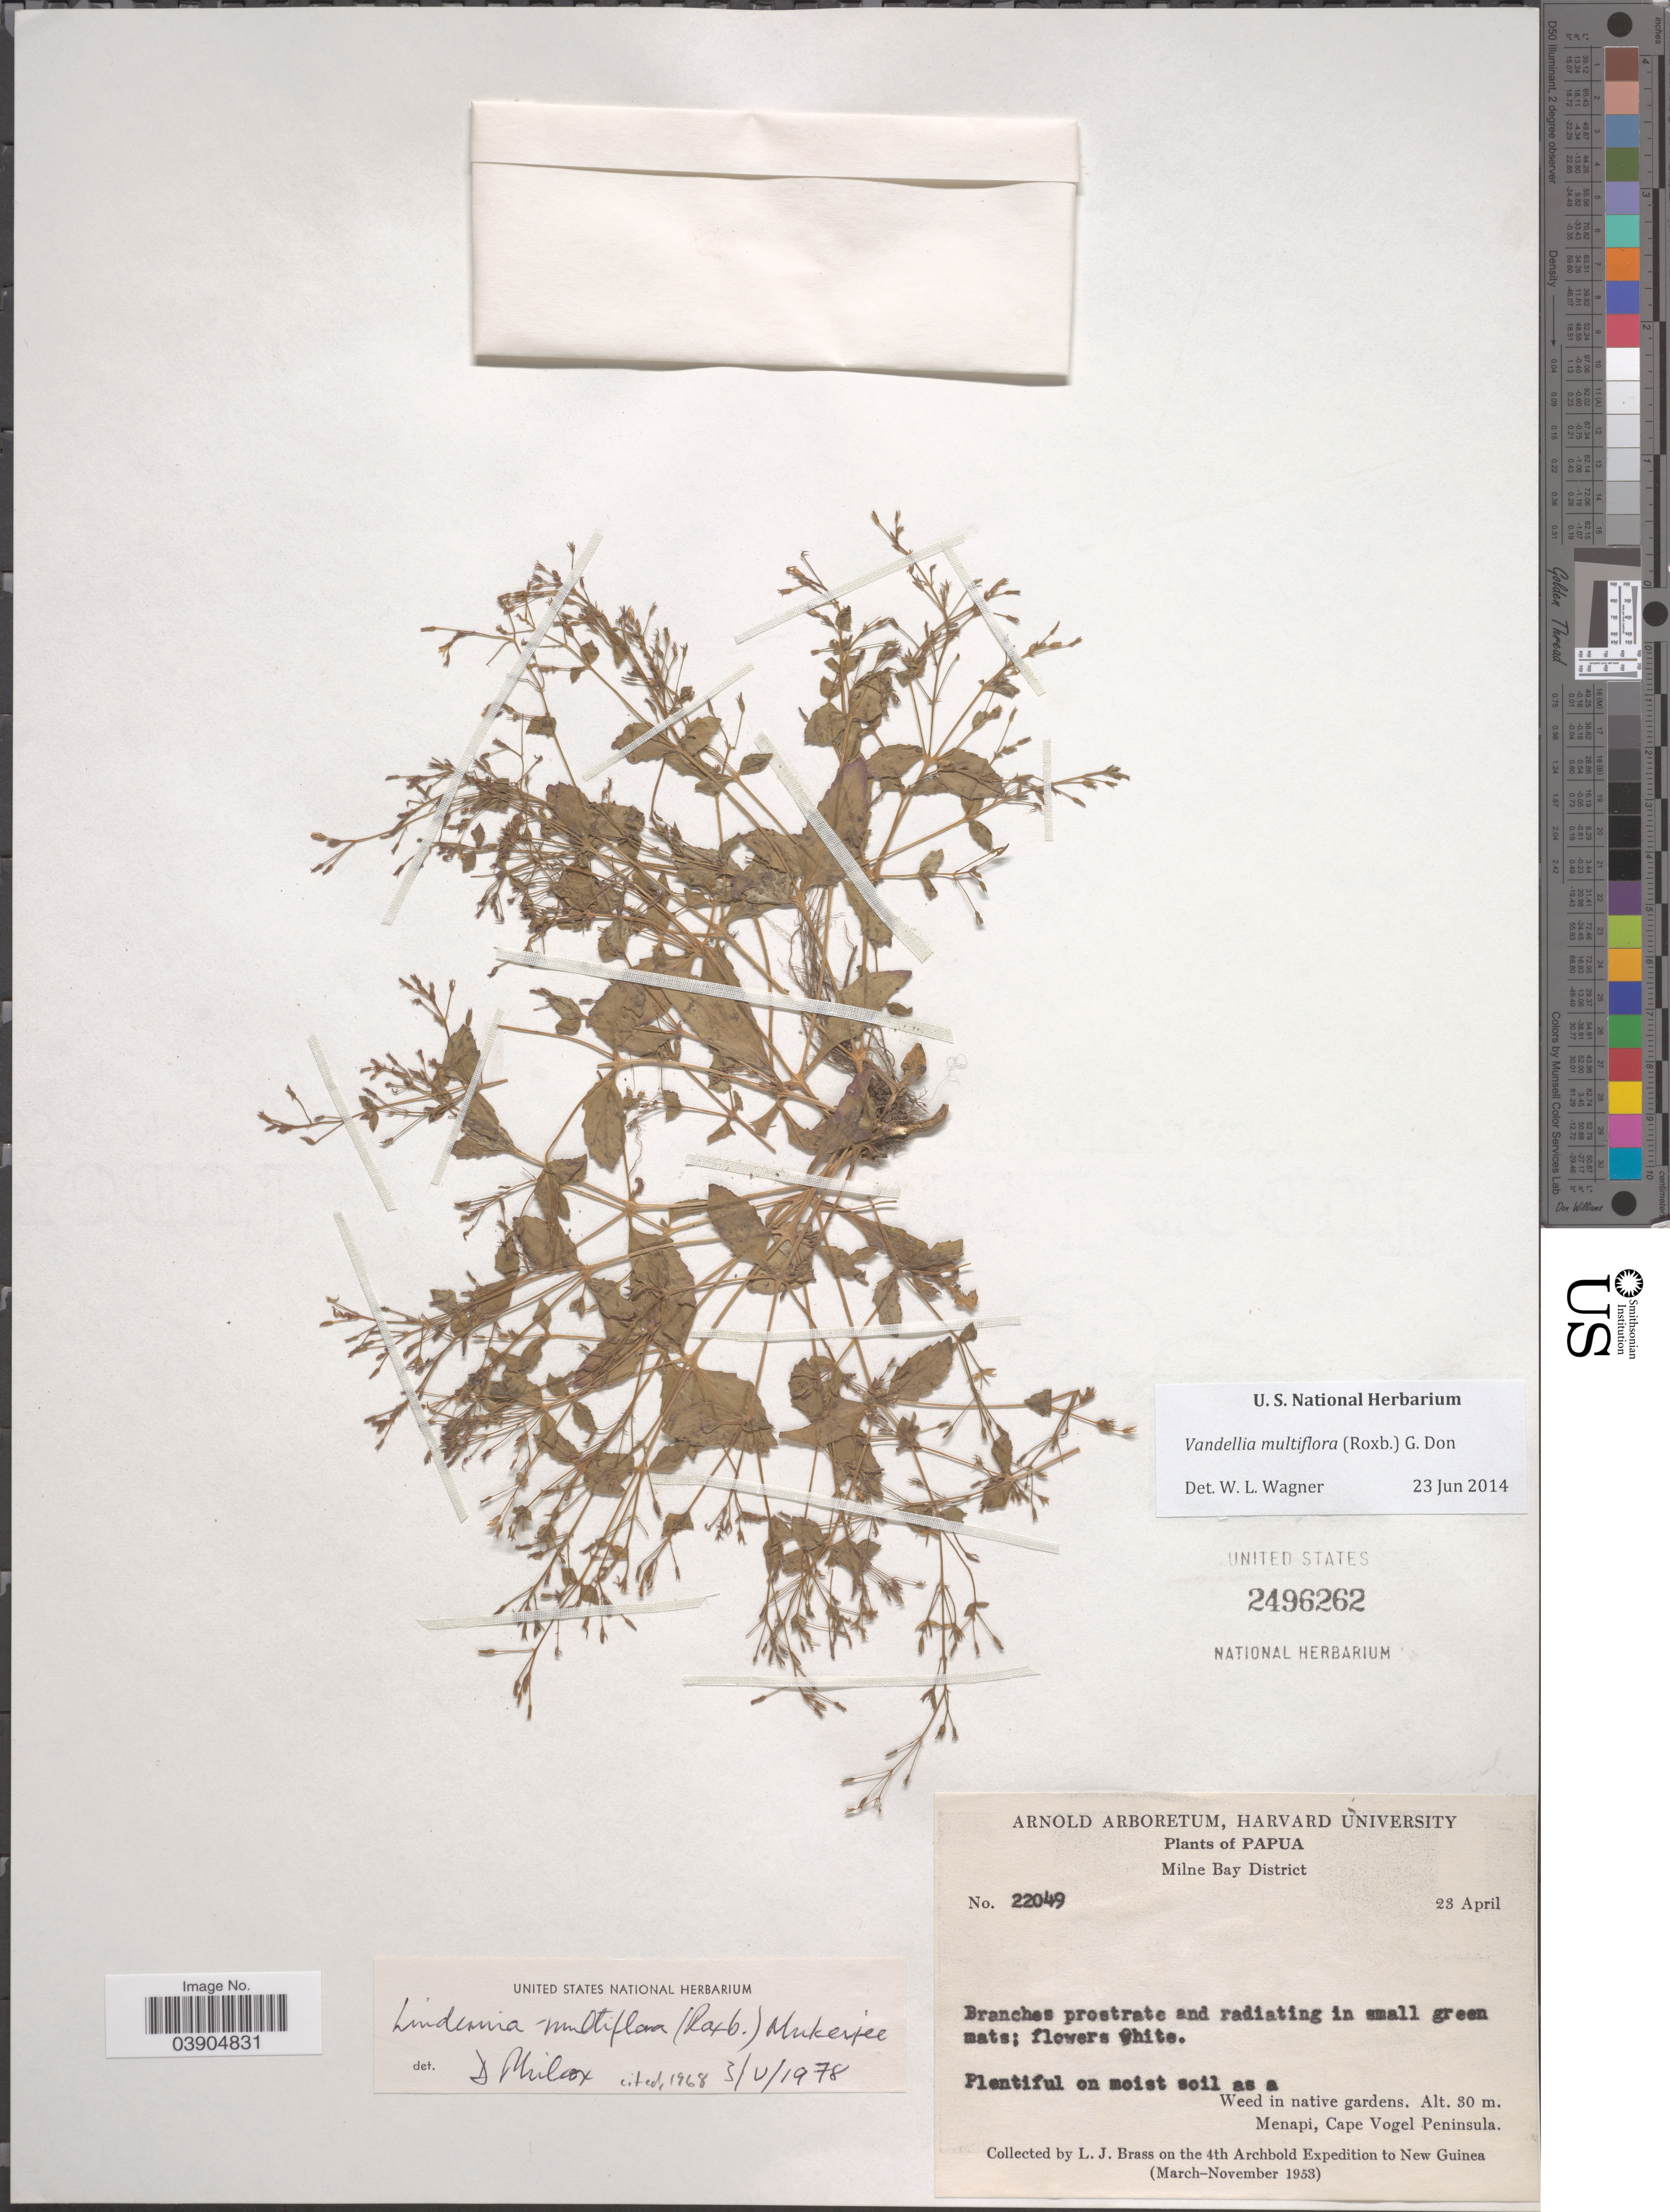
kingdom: Plantae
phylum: Tracheophyta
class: Magnoliopsida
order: Lamiales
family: Linderniaceae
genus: Lindernia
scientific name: Lindernia multiflora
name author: (Roxb.) Mukerjee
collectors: L. J. Brass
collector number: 22049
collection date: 1953-04-23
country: Papua New Guinea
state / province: Milne Bay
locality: Papua. Milne Bay District. Menapi, Cape Vogel Peninsula. New Guinea.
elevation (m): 30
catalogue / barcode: US 2496262